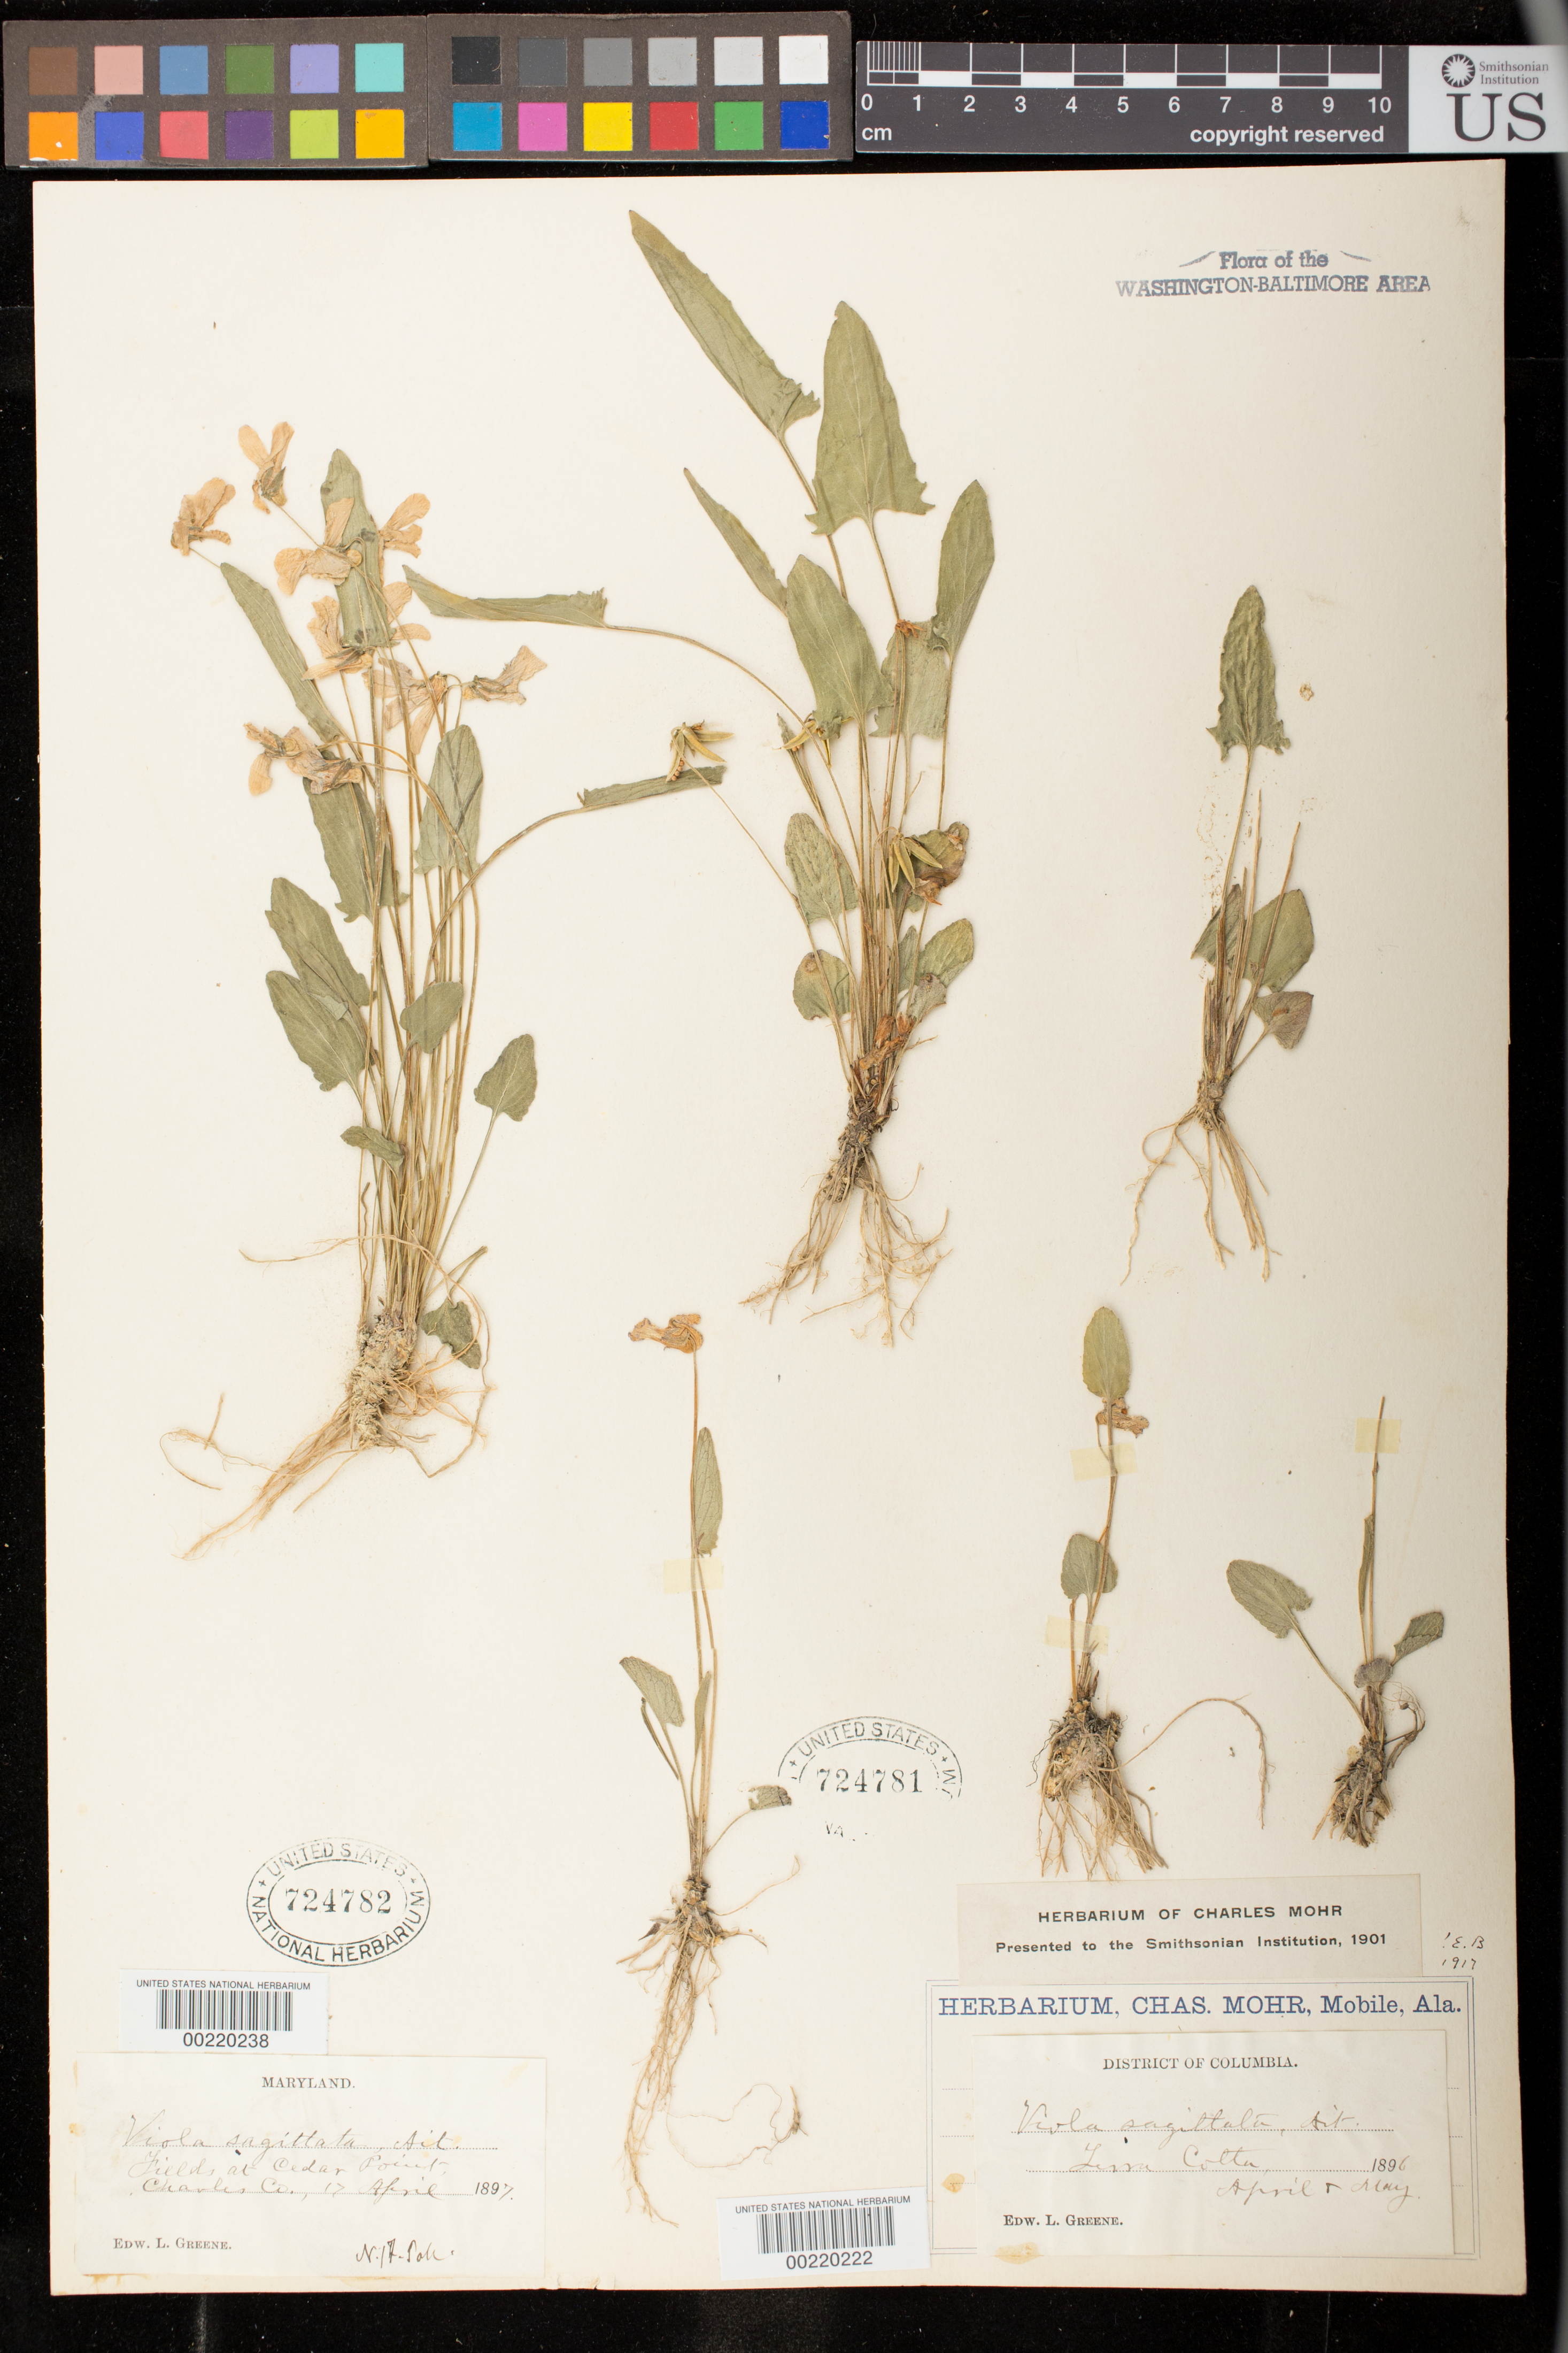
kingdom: Plantae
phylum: Tracheophyta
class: Magnoliopsida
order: Malpighiales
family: Violaceae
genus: Viola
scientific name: Viola sagittata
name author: Aiton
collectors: E. L. Greene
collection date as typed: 17 Apr 1897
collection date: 1897-04-17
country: United States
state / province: Maryland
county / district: Charles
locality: Fields at Cedar Point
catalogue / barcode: US 724782